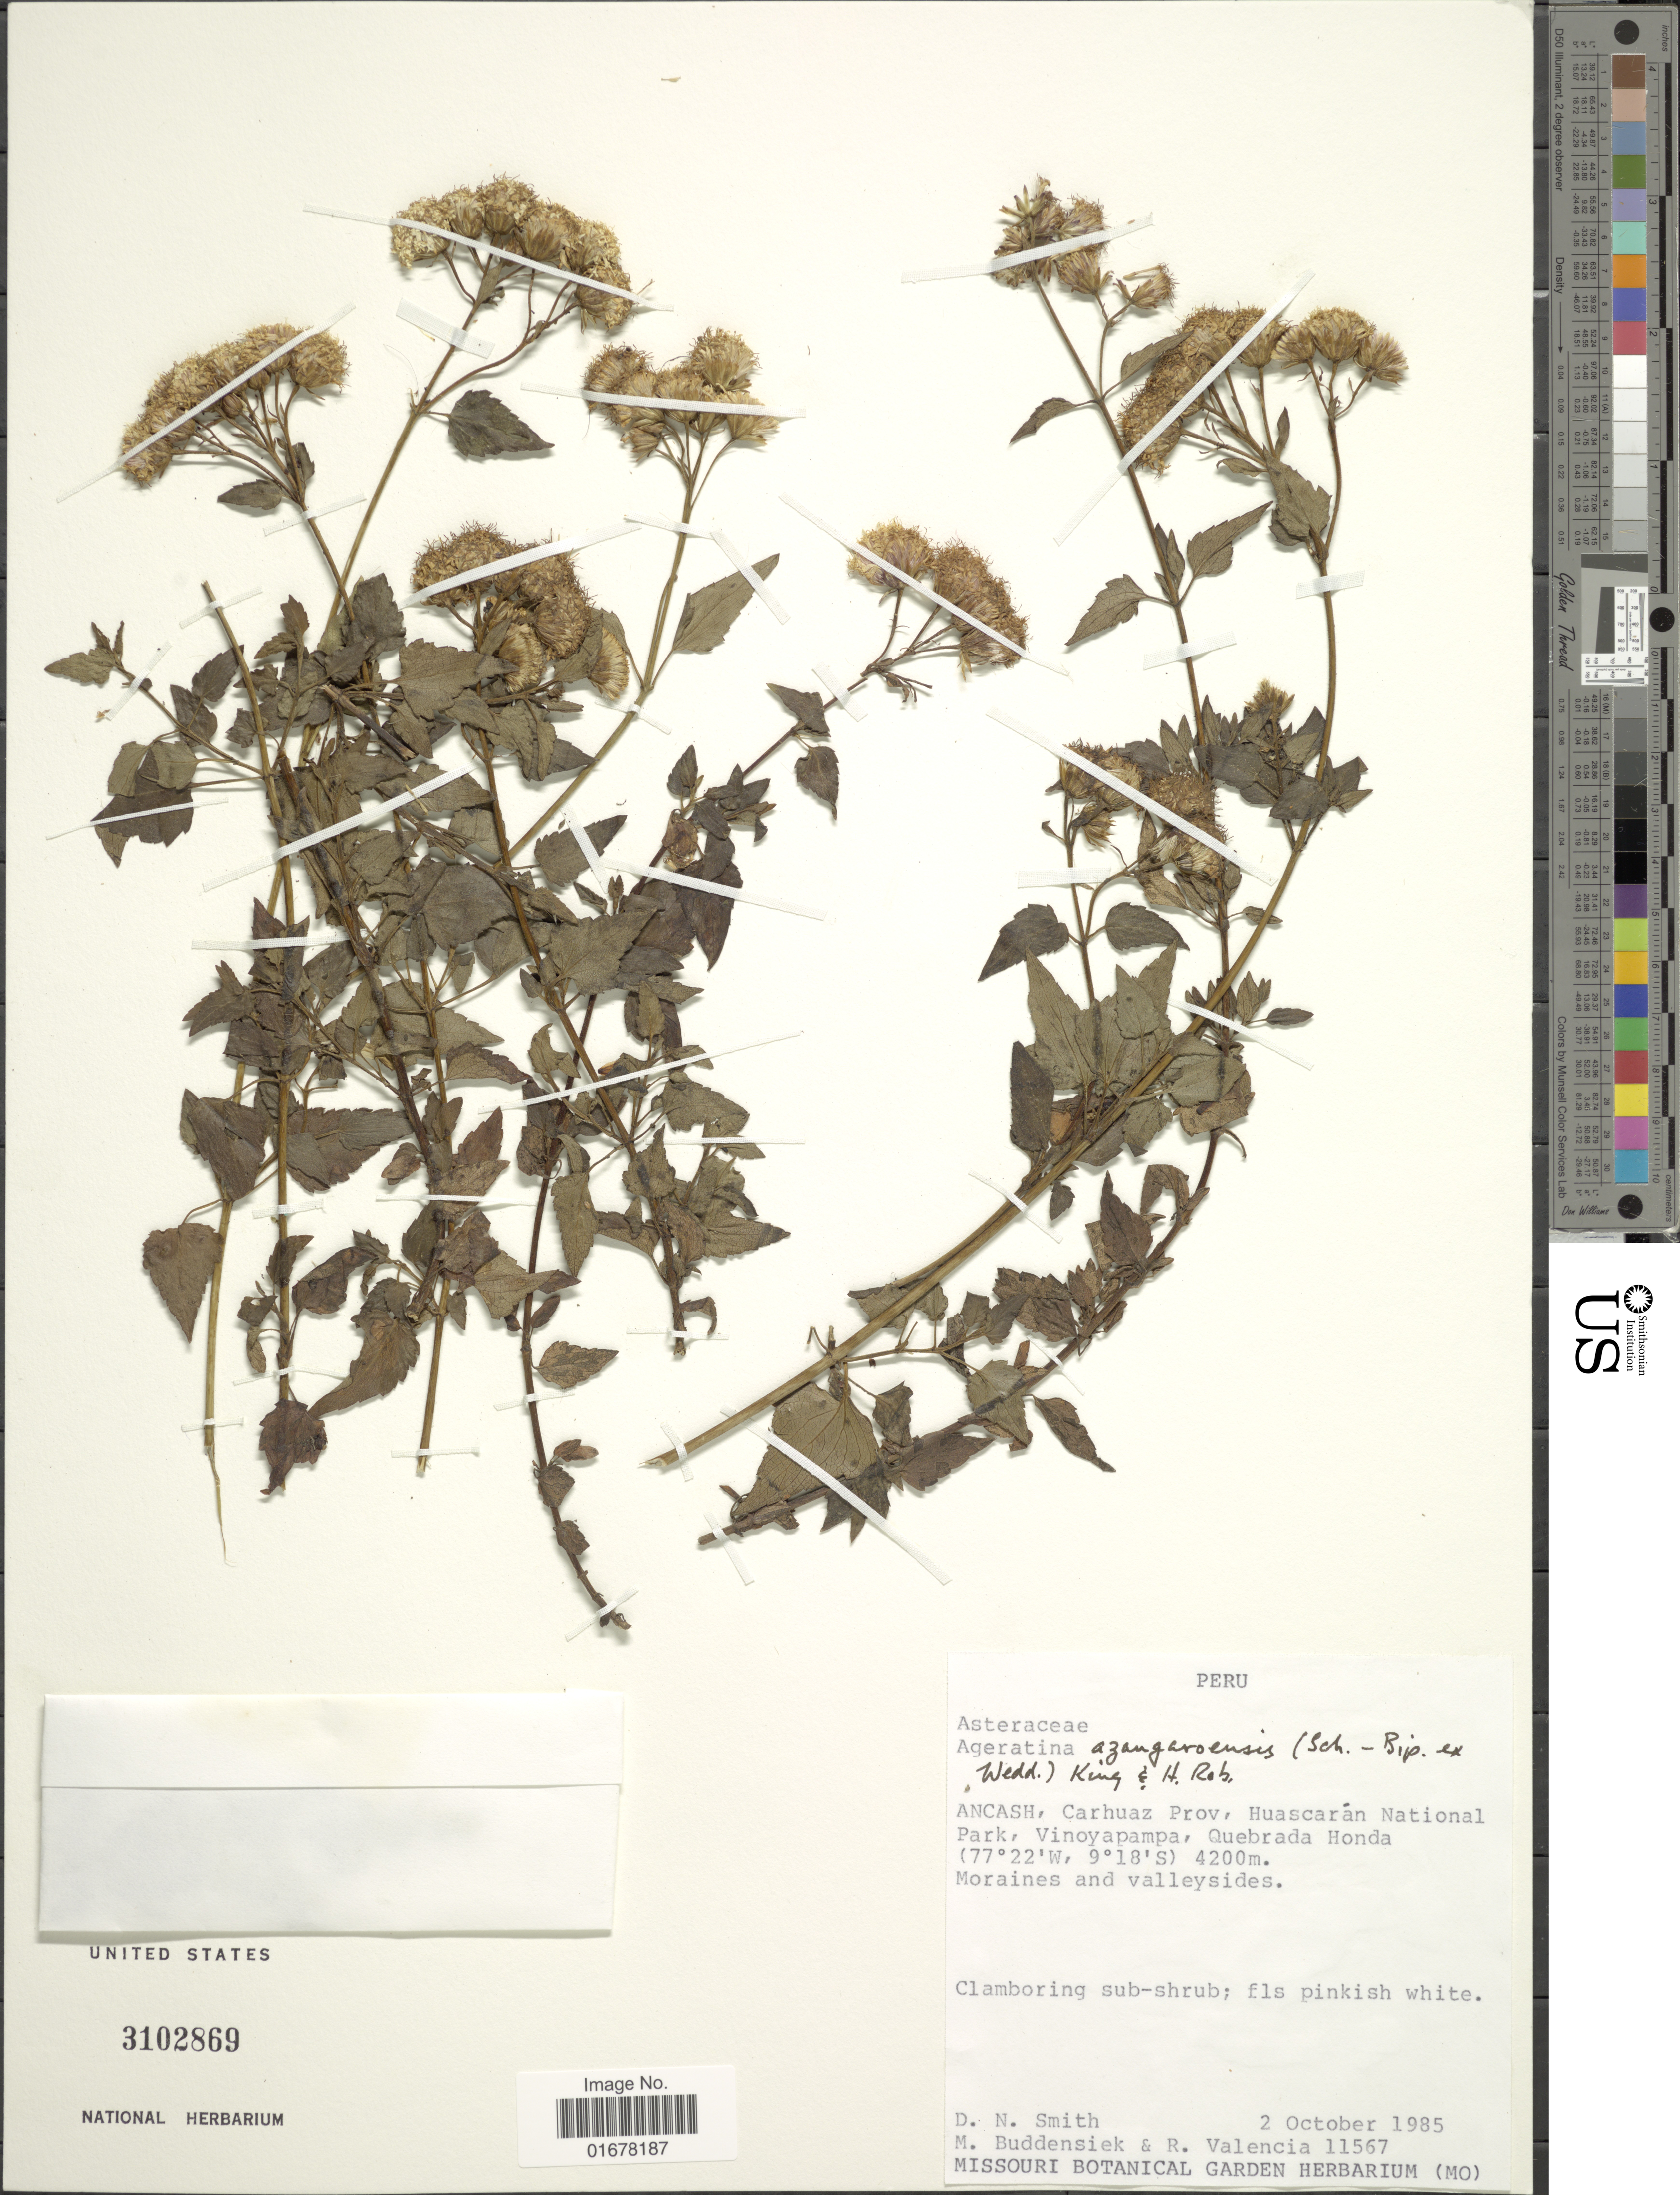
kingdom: Plantae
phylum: Tracheophyta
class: Magnoliopsida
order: Asterales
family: Asteraceae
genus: Ageratina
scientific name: Ageratina azangaroensis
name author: (Sch. Bip. ex Wedd.) R.M. King & H. Rob.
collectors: D. Smith, M. Buddensiek & R. Valencia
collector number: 11567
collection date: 1985-10-02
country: Peru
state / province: Ancash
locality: Ancash, Carhuaz Prov, Huascaran National Park, Vinoypampa, Quebrada Honda, Moraines and valleysides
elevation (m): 4200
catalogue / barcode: US 3102869